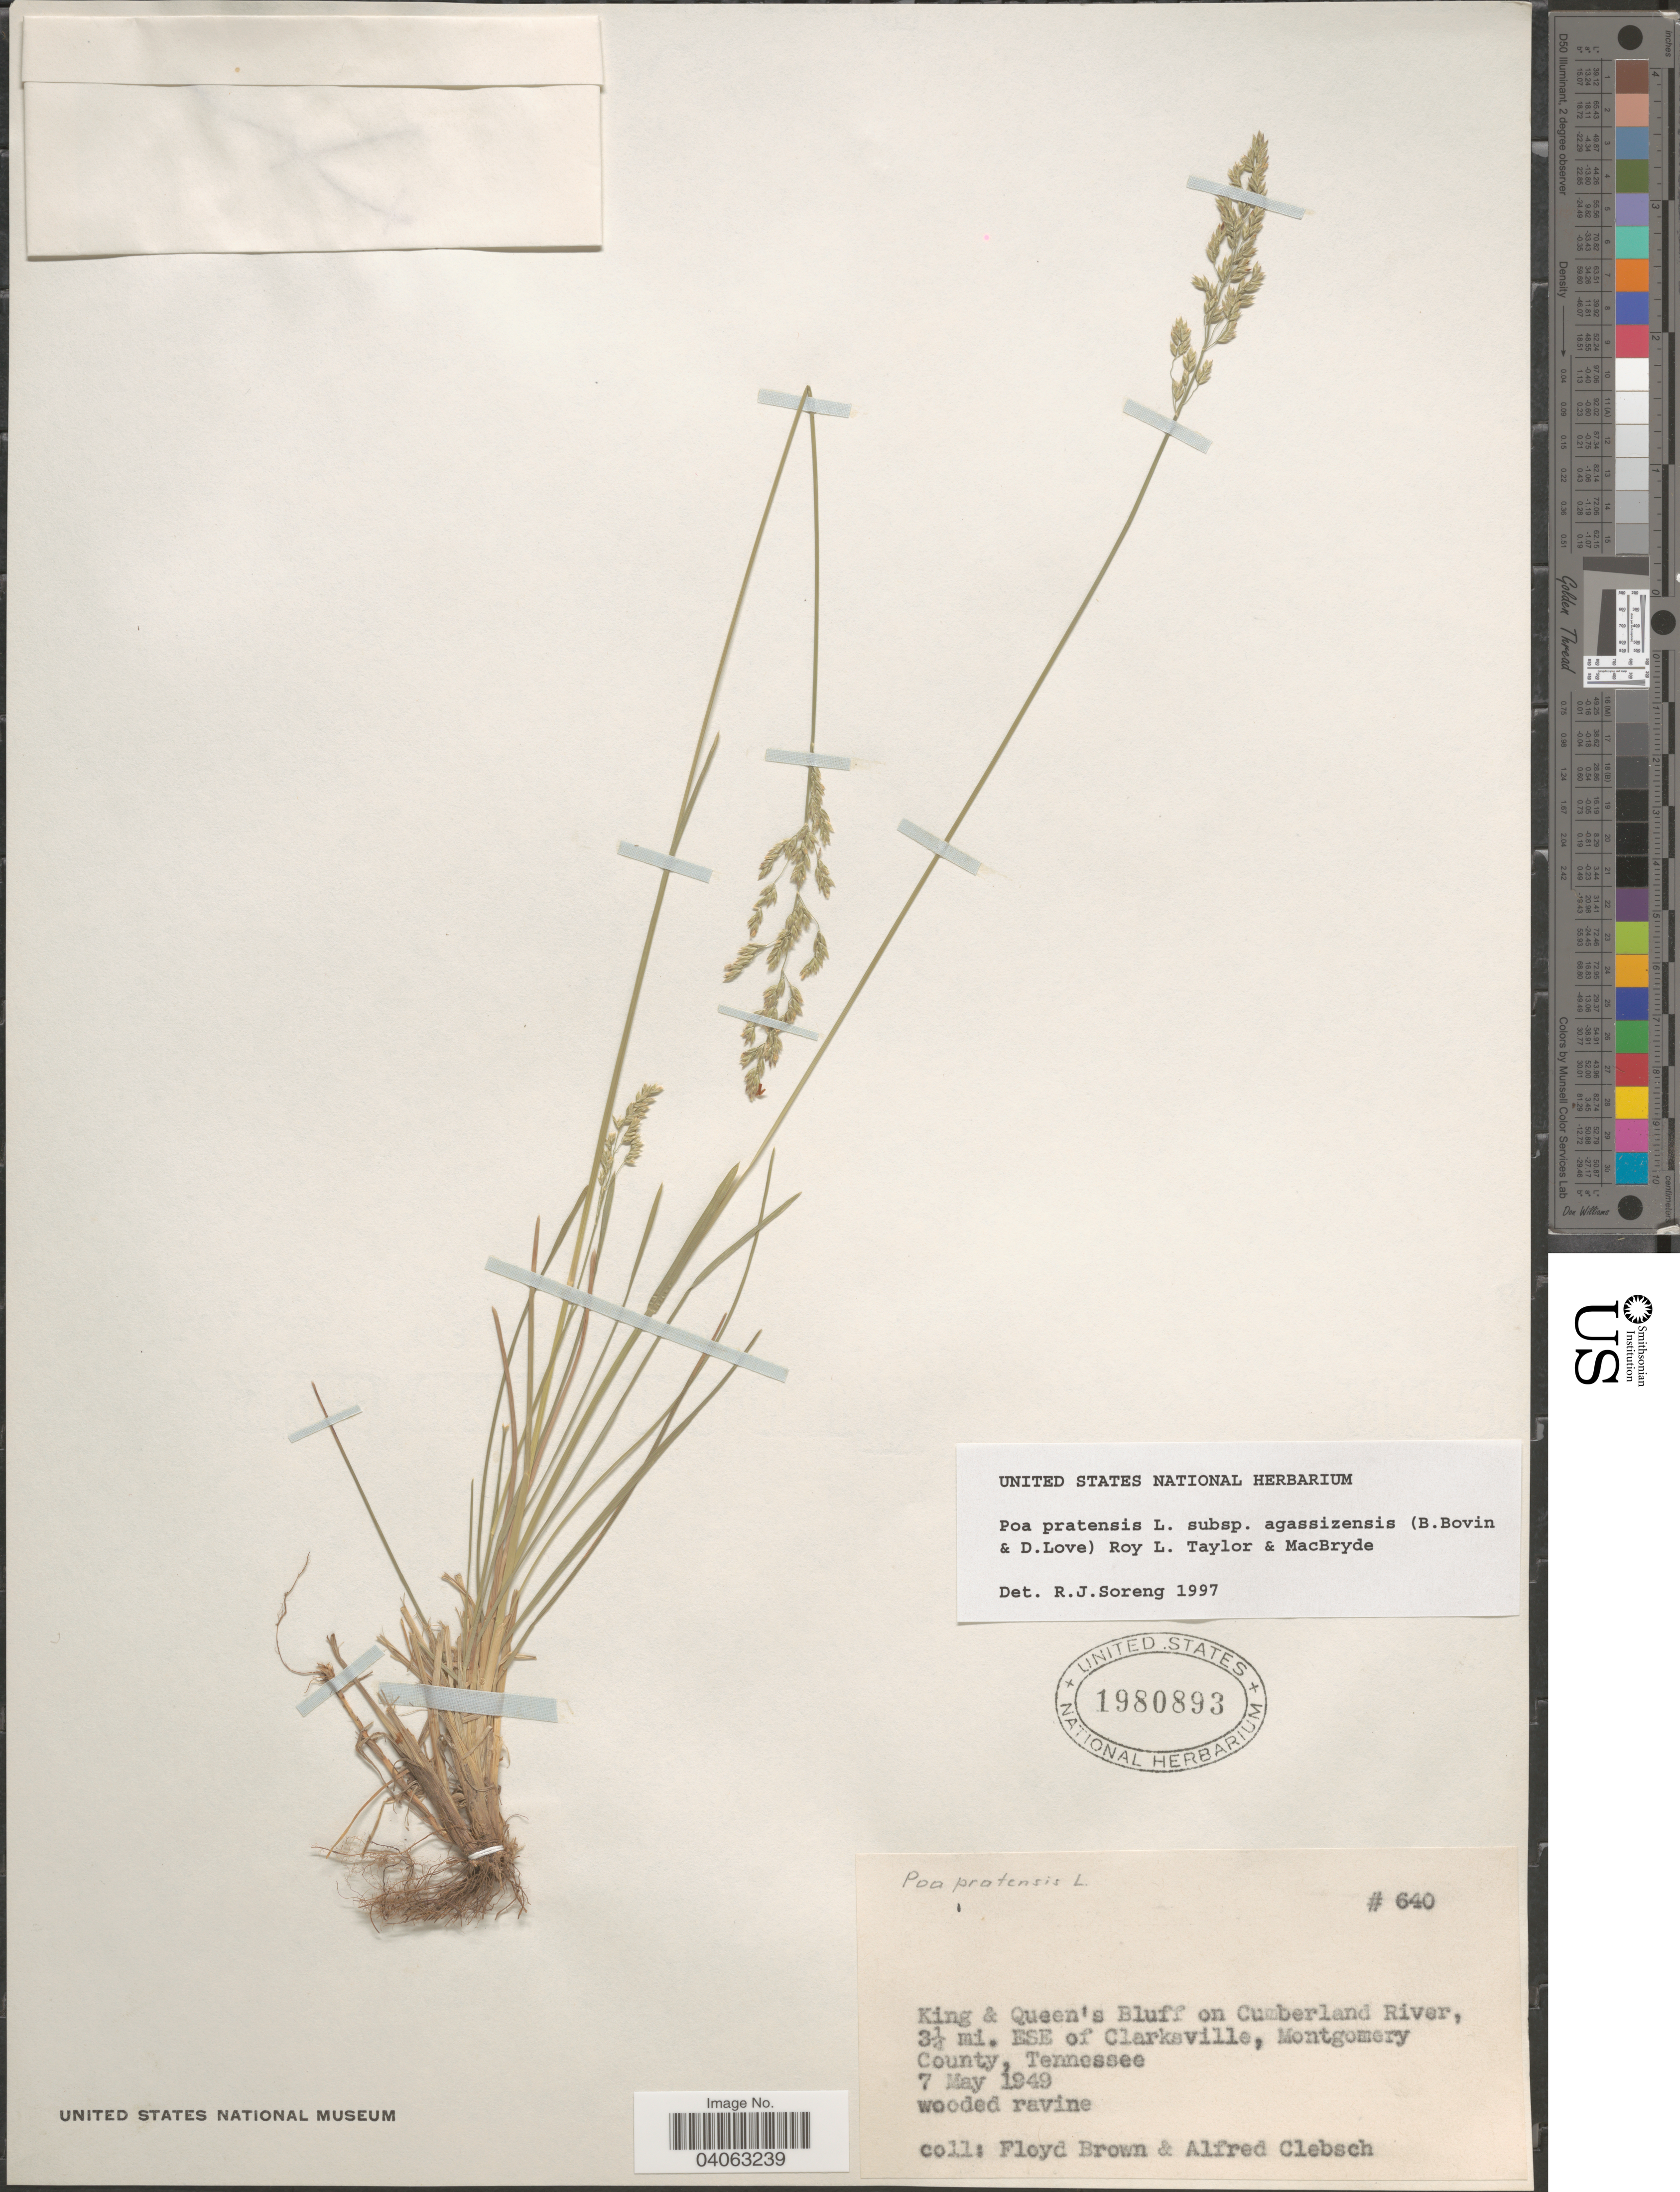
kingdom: Plantae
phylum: Tracheophyta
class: Liliopsida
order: Poales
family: Poaceae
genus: Poa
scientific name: Poa pratensis subsp. agassizensis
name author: (B. Boivin & D. Löve) Roy L. Taylor & MacBryde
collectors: F. Brown & A. Clebsch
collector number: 640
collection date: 1949-05-07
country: United States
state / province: Tennessee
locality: King & Queen's Bluff on Cumberland River, 3¼ mi. ESE of Clarksville, Montgomery County.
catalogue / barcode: US 1980893